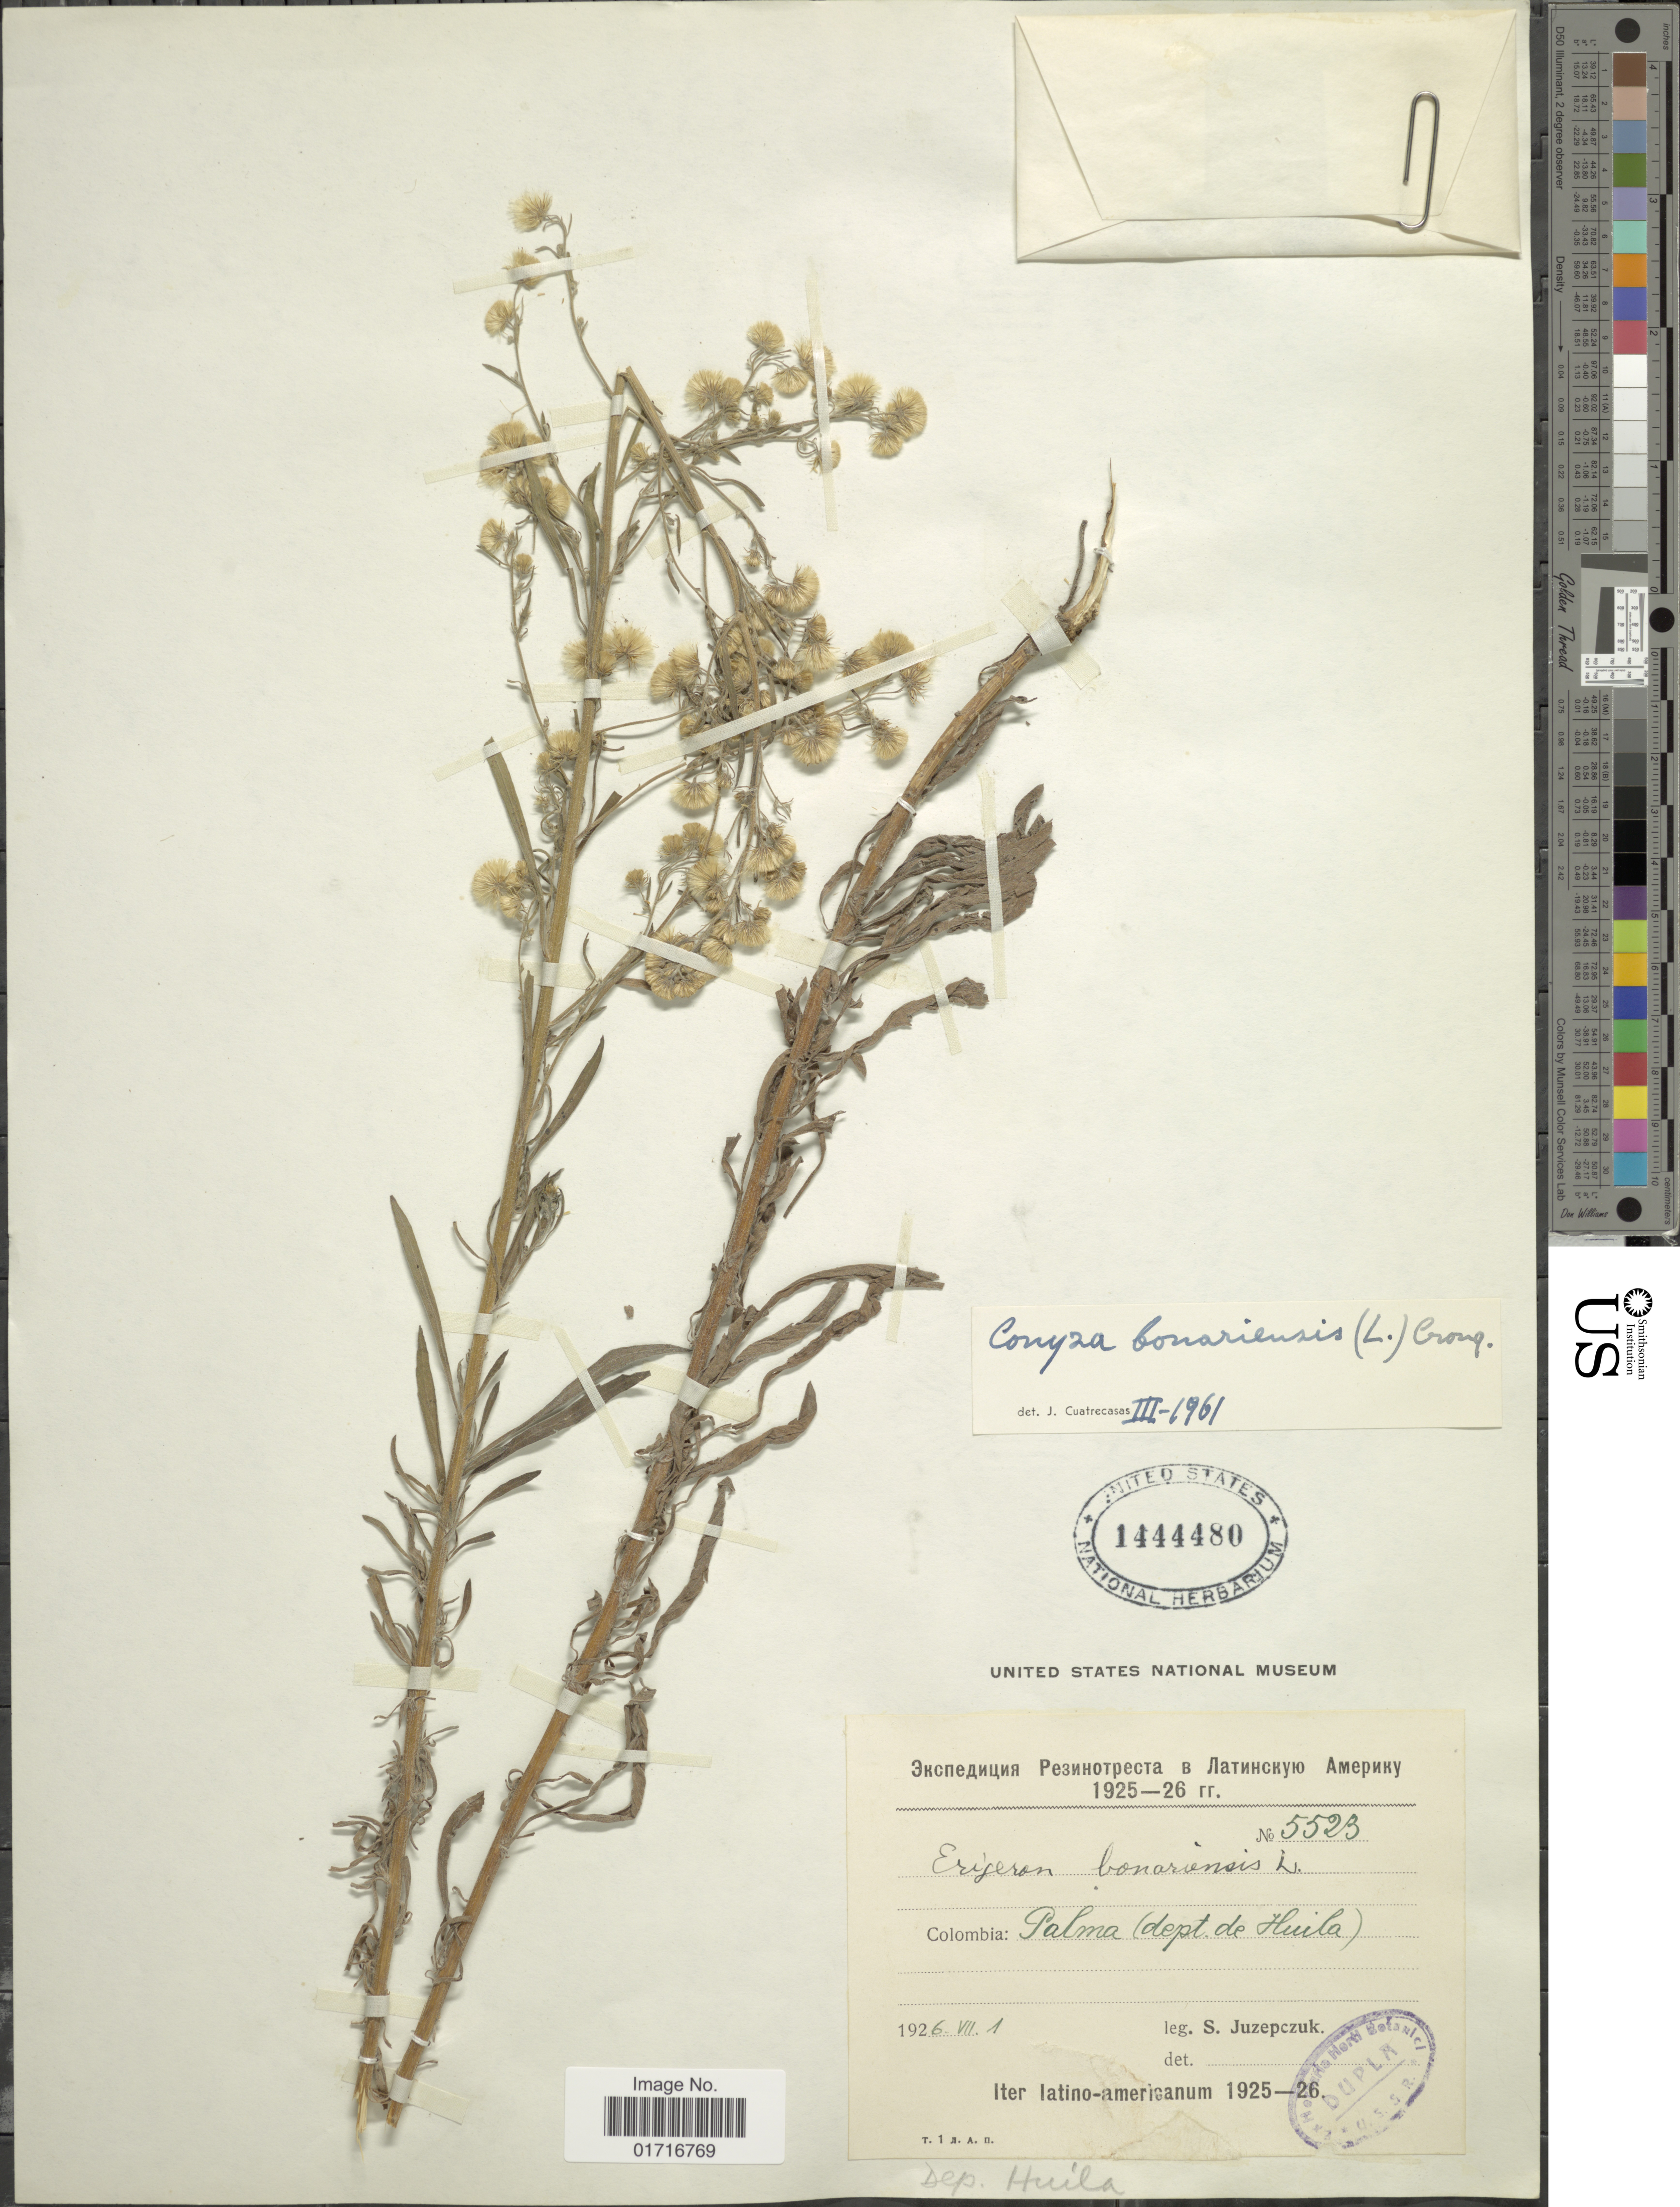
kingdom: Plantae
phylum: Tracheophyta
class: Magnoliopsida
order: Asterales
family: Asteraceae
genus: Conyza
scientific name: Conyza bonariensis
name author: (L.) Cronq.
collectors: S. V. Juzepczuk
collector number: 5523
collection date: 1926-07-01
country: Colombia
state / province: Huila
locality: Columbia: Palme (dept. de Huila).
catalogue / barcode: US 1444480